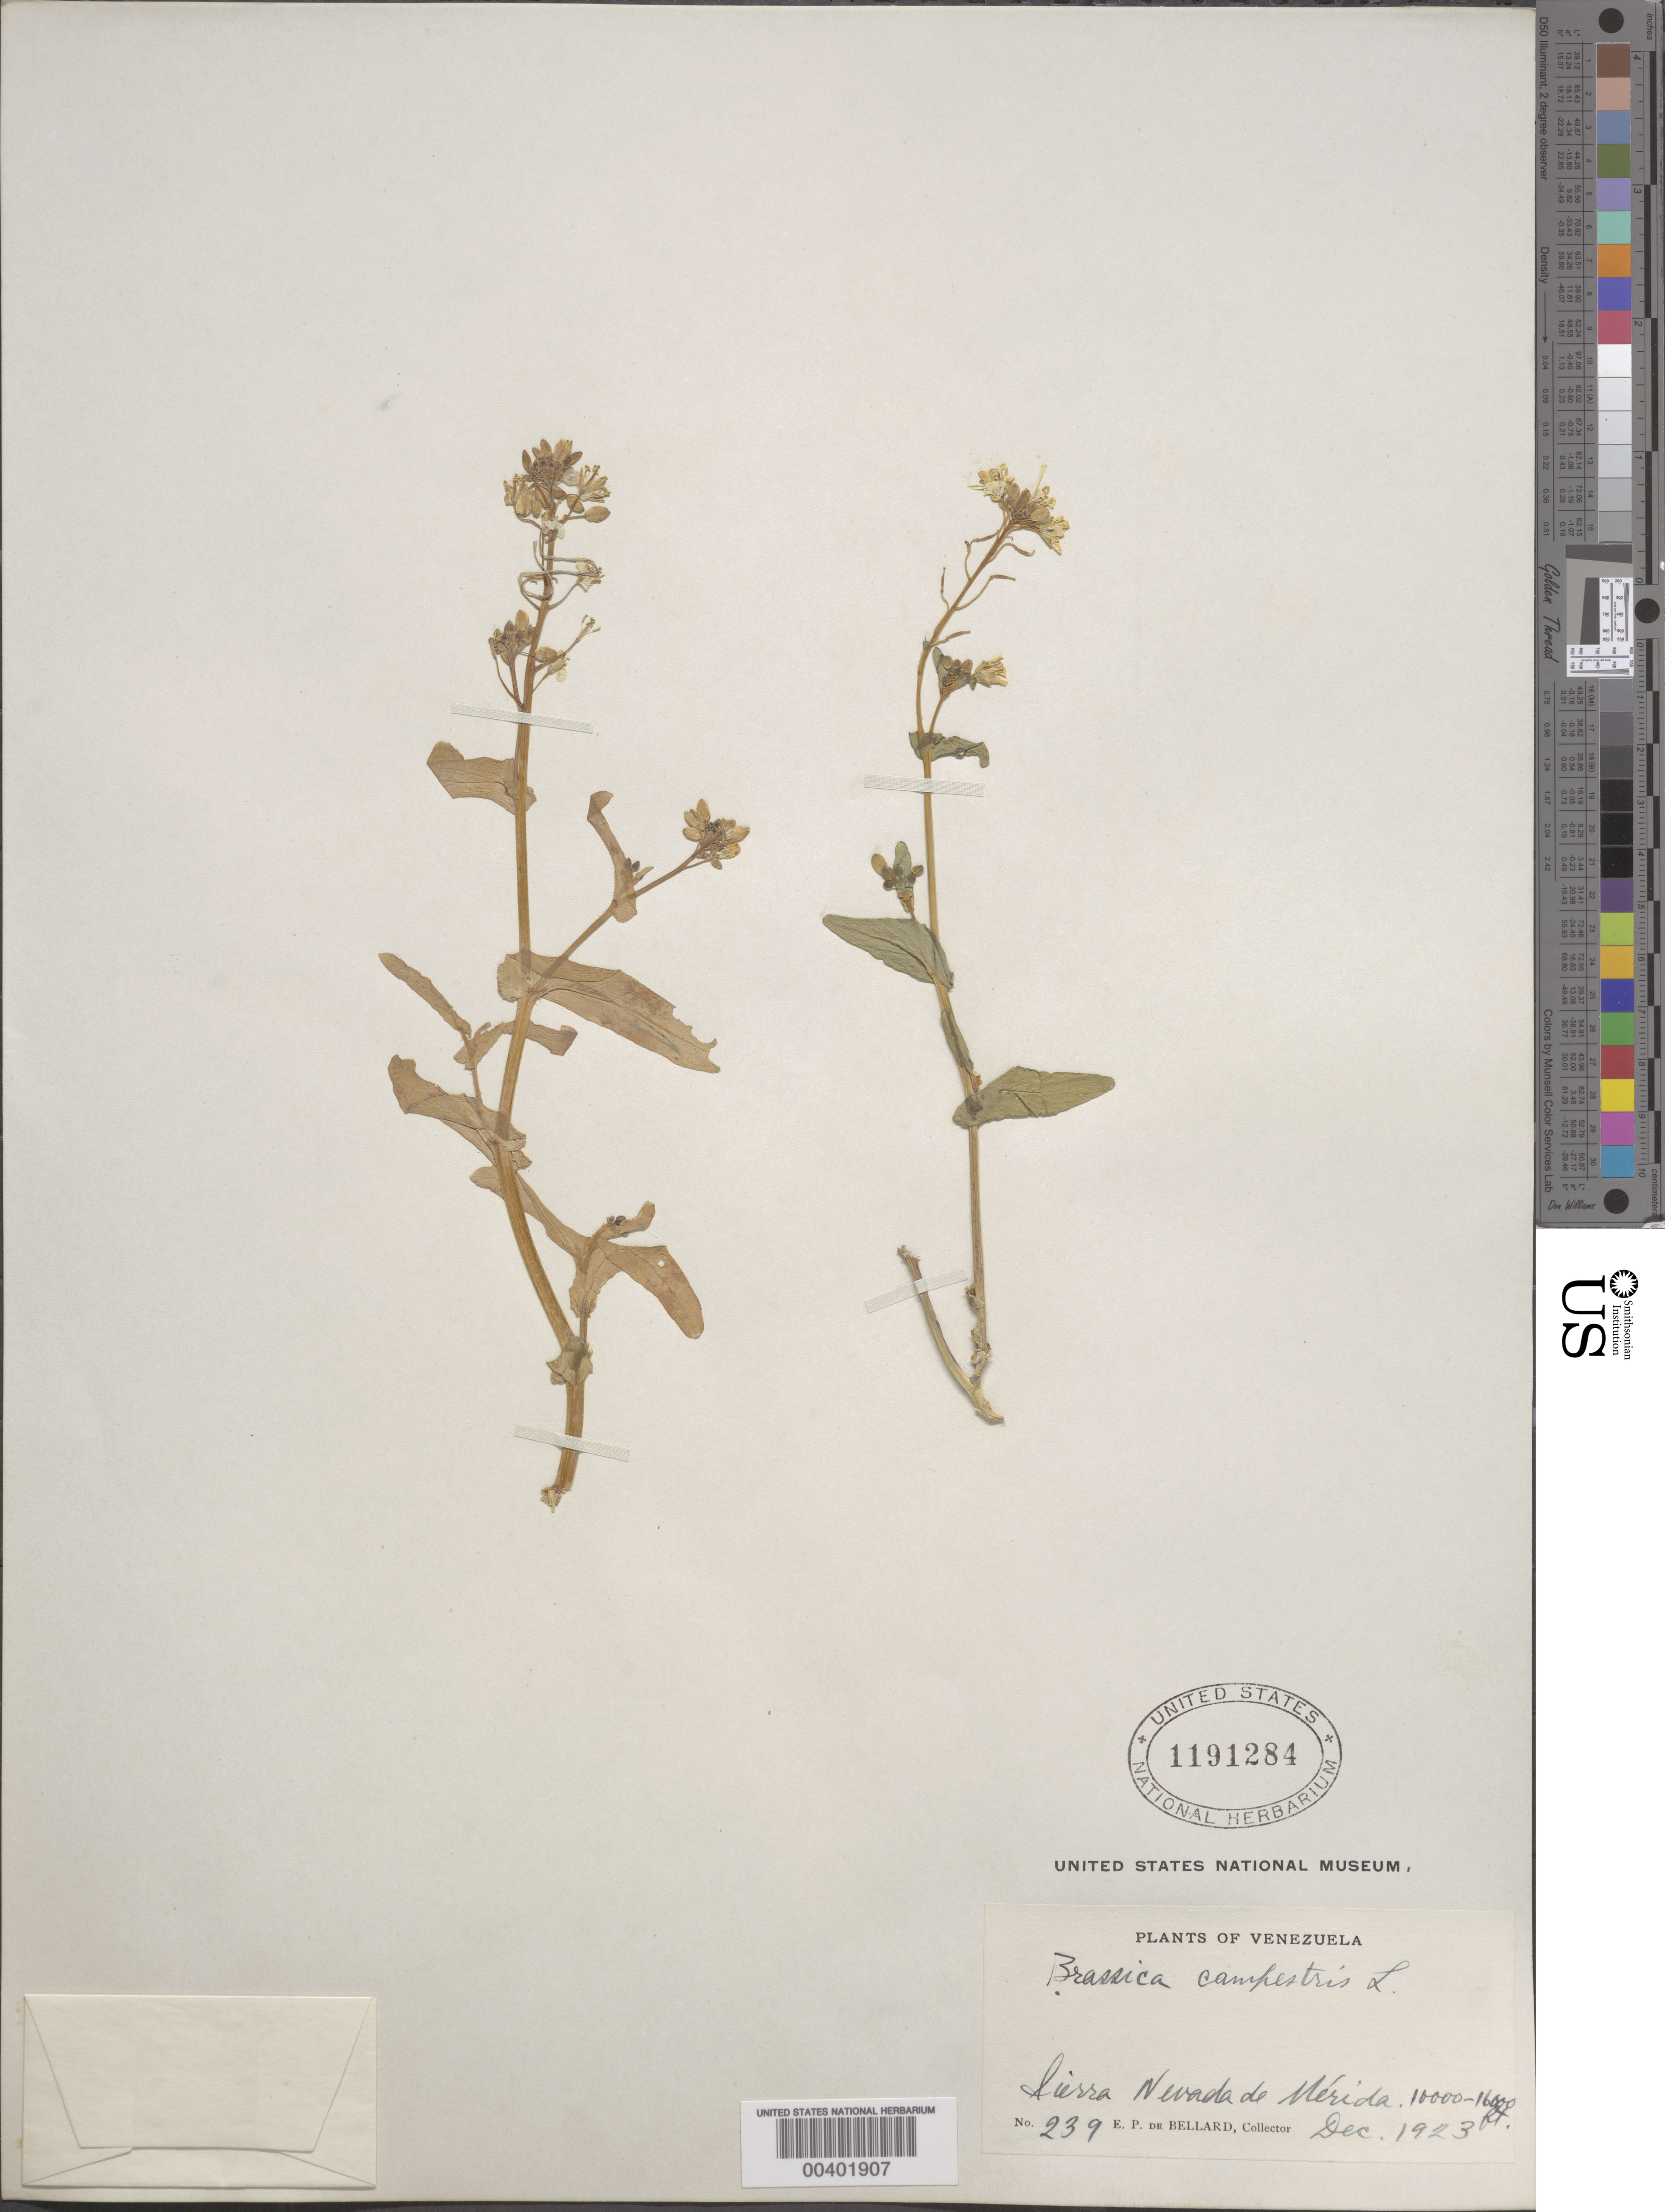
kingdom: Plantae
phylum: Tracheophyta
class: Magnoliopsida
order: Brassicales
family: Brassicaceae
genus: Brassica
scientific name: Brassica campestris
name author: L.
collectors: E. Bellard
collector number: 239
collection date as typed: Dec 1923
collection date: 1923-12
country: Venezuela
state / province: Mérida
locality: Sierra Nevada de Mérida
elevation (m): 1000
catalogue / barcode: US 1191284